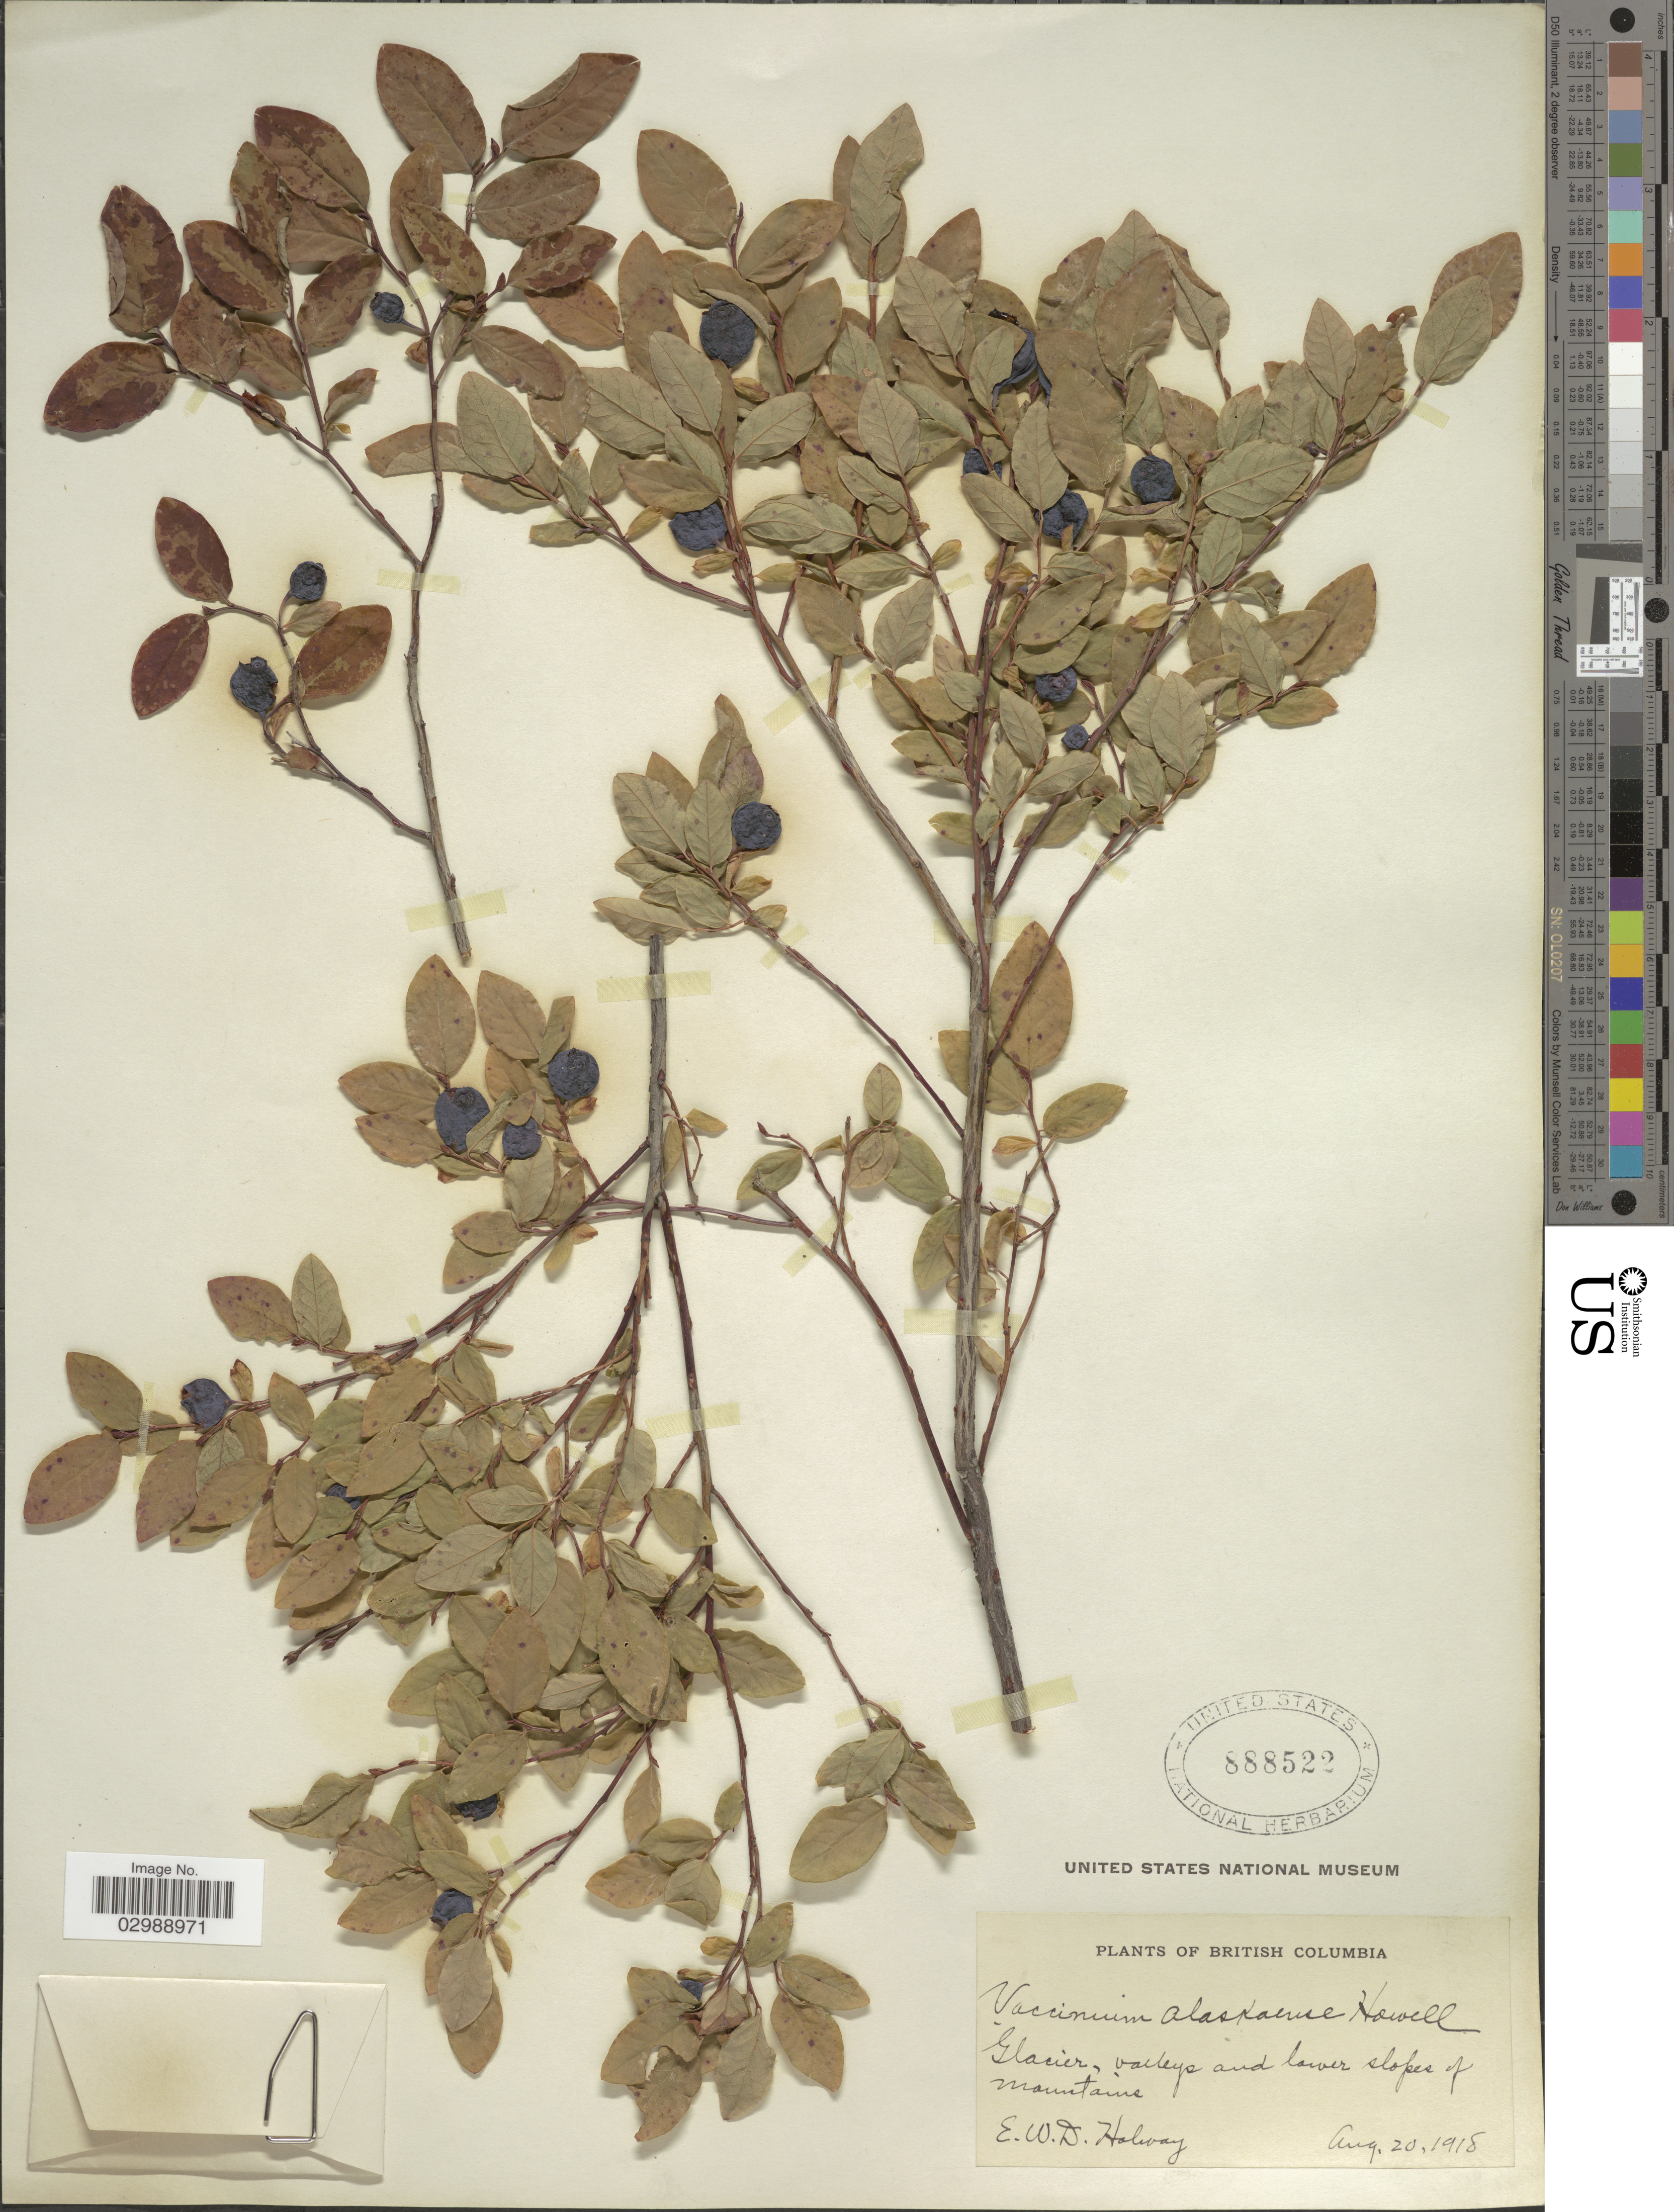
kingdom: Plantae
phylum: Tracheophyta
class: Magnoliopsida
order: Ericales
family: Ericaceae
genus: Vaccinium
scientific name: Vaccinium ovalifolium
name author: Sm.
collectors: E. W. D. Holway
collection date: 1918-08-20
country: Canada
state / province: British Columbia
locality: Glacier, valleys and lower slopes of mountains.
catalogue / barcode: US 888522